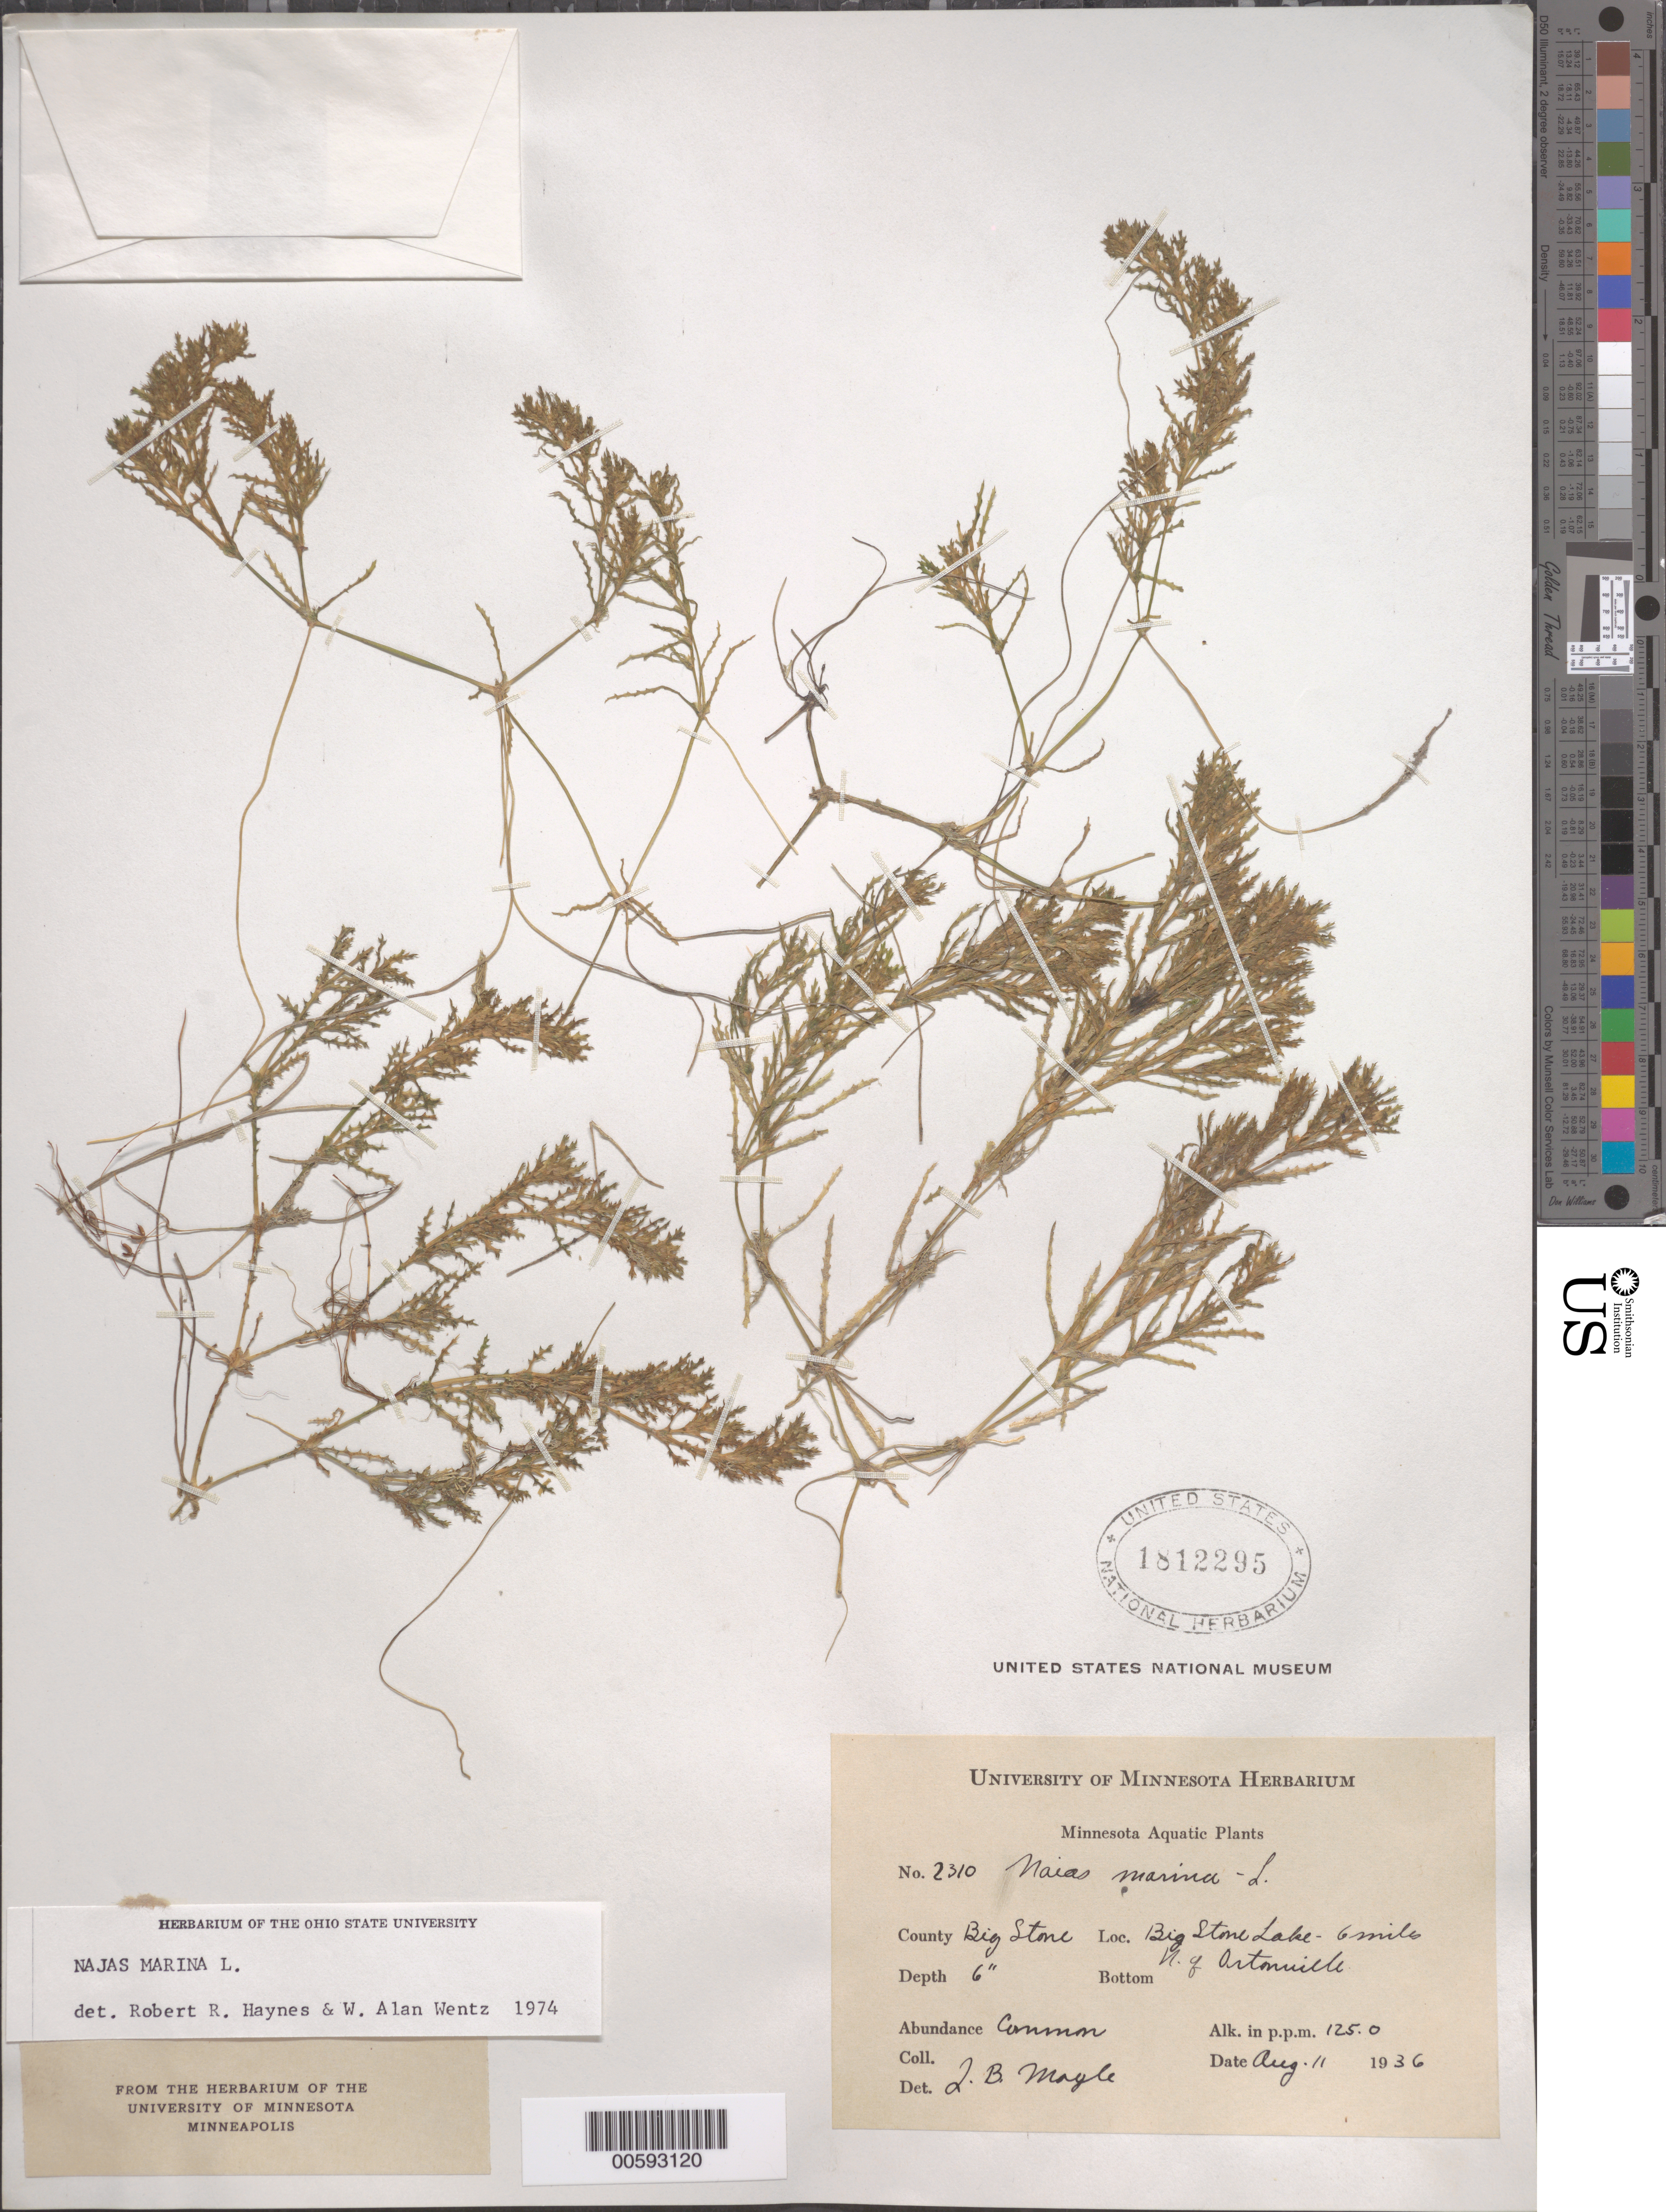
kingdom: Plantae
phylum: Tracheophyta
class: Liliopsida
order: Alismatales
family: Hydrocharitaceae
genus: Najas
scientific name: Najas marina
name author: L.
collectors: Q. Mayle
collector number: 2310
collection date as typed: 11 Aug 1936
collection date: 1936-08-11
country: United States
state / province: Minnesota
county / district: Big Stone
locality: Big Stone Lake N of Ortonville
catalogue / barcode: US 1812295